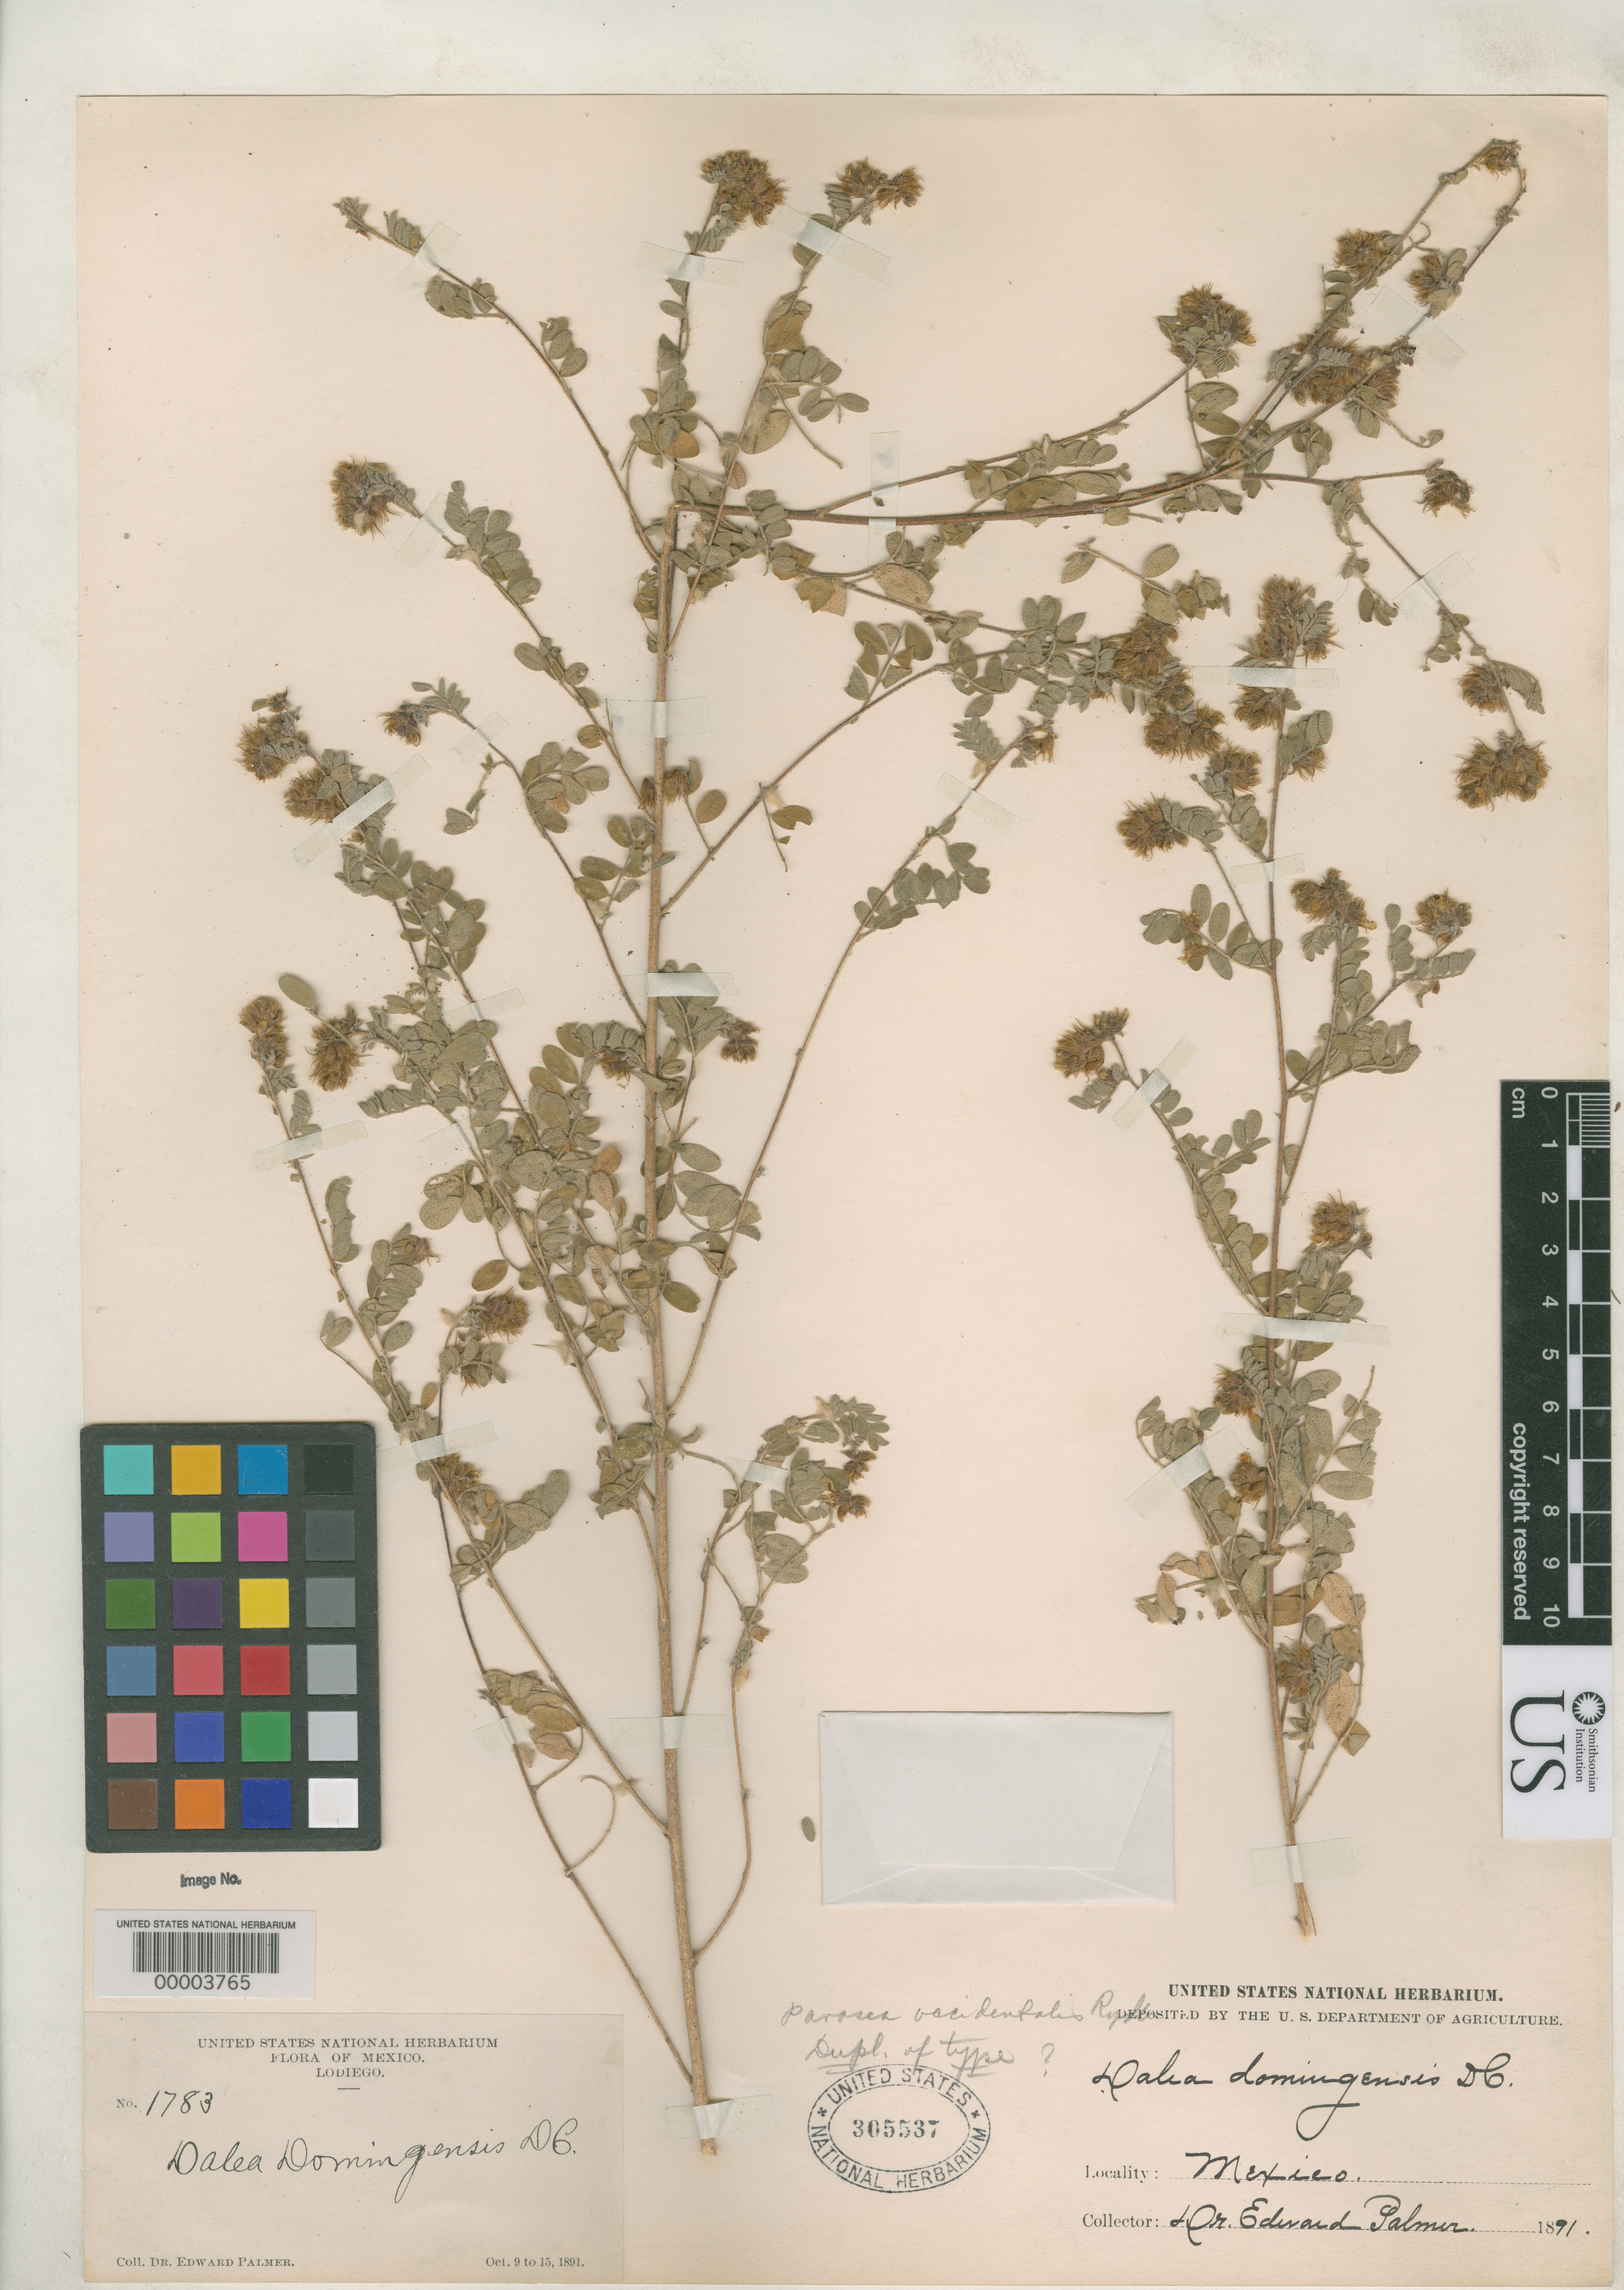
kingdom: Plantae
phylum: Tracheophyta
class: Magnoliopsida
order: Fabales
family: Fabaceae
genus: Parosela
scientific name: Parosela occidentalis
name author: Rydb.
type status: Isotype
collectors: E. Palmer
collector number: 1783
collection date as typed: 25 Oct 1891 to 18 Nov 1891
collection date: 1891-10-25/1891-11-18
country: Mexico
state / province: Sinaloa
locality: Culiacan.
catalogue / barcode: US 305537